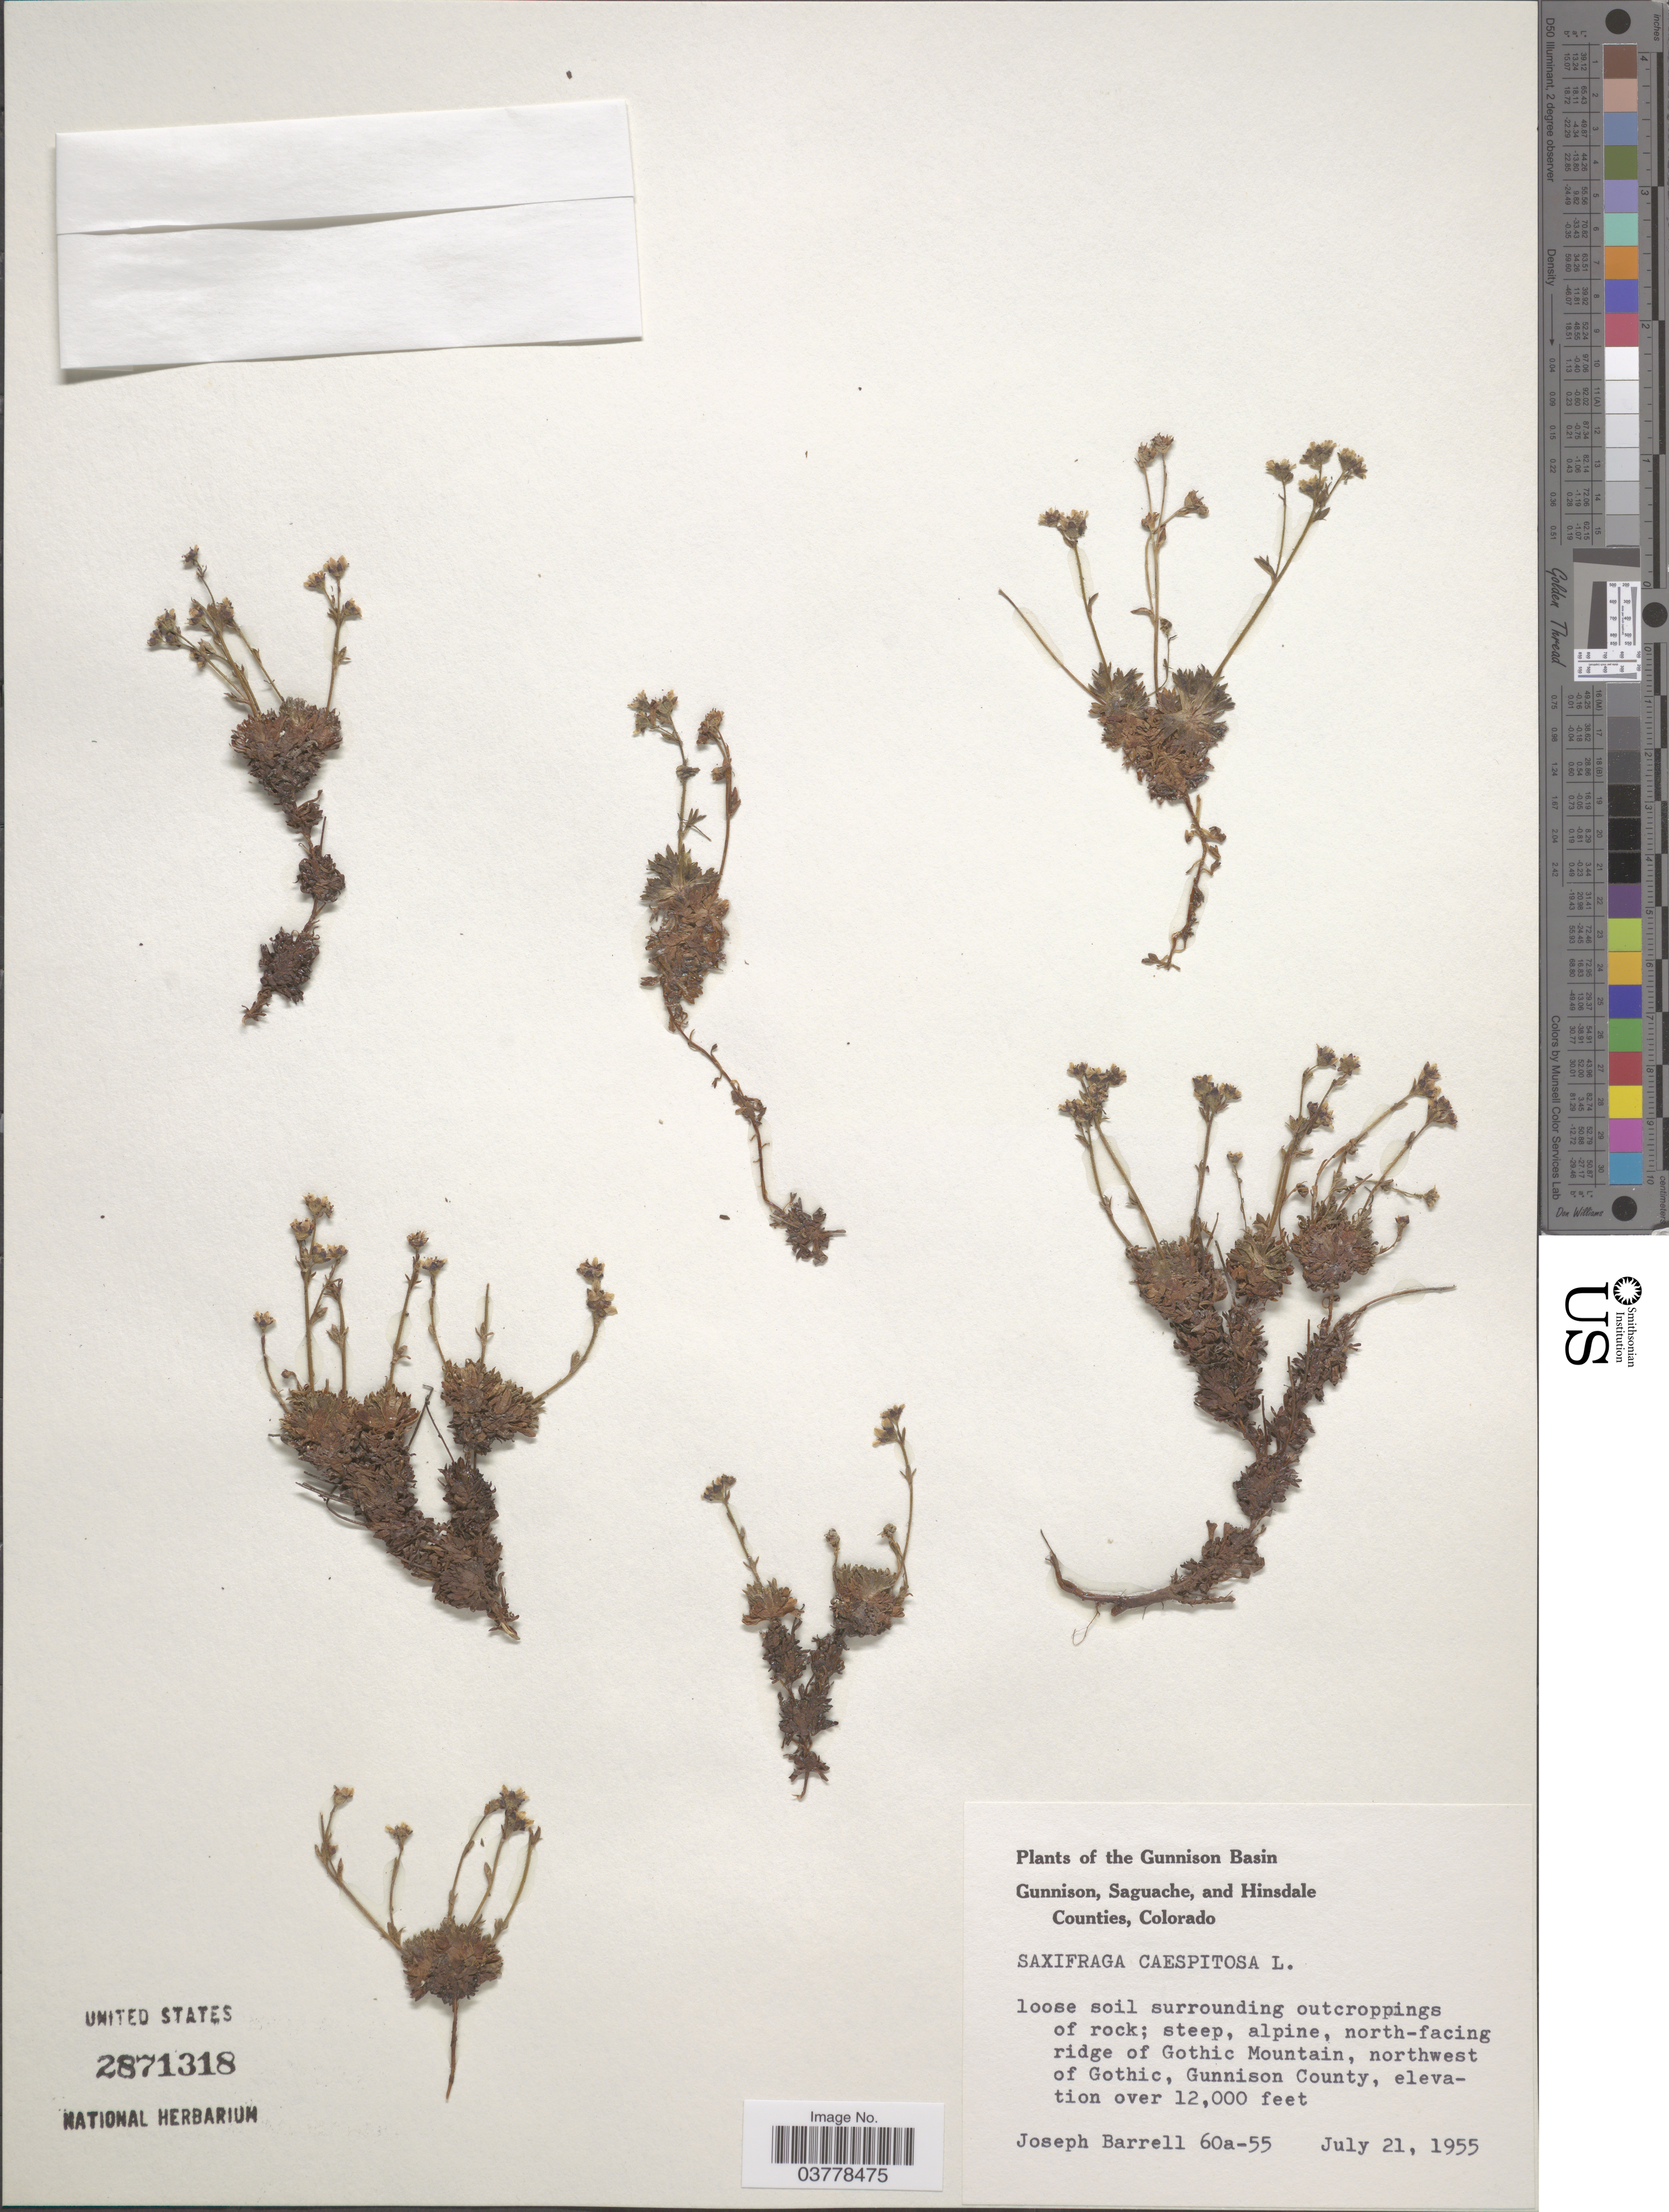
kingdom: Plantae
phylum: Tracheophyta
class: Magnoliopsida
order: Saxifragales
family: Saxifragaceae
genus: Saxifraga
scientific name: Saxifraga caespitosa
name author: L.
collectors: J. Barrell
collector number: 60a-55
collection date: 1955-07-21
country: United States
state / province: Colorado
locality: The Gunnison Basin. North-facing ridge of Gothic Mountain, northwest of Gothic, Gunnison County.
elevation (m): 3658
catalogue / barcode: US 2871318